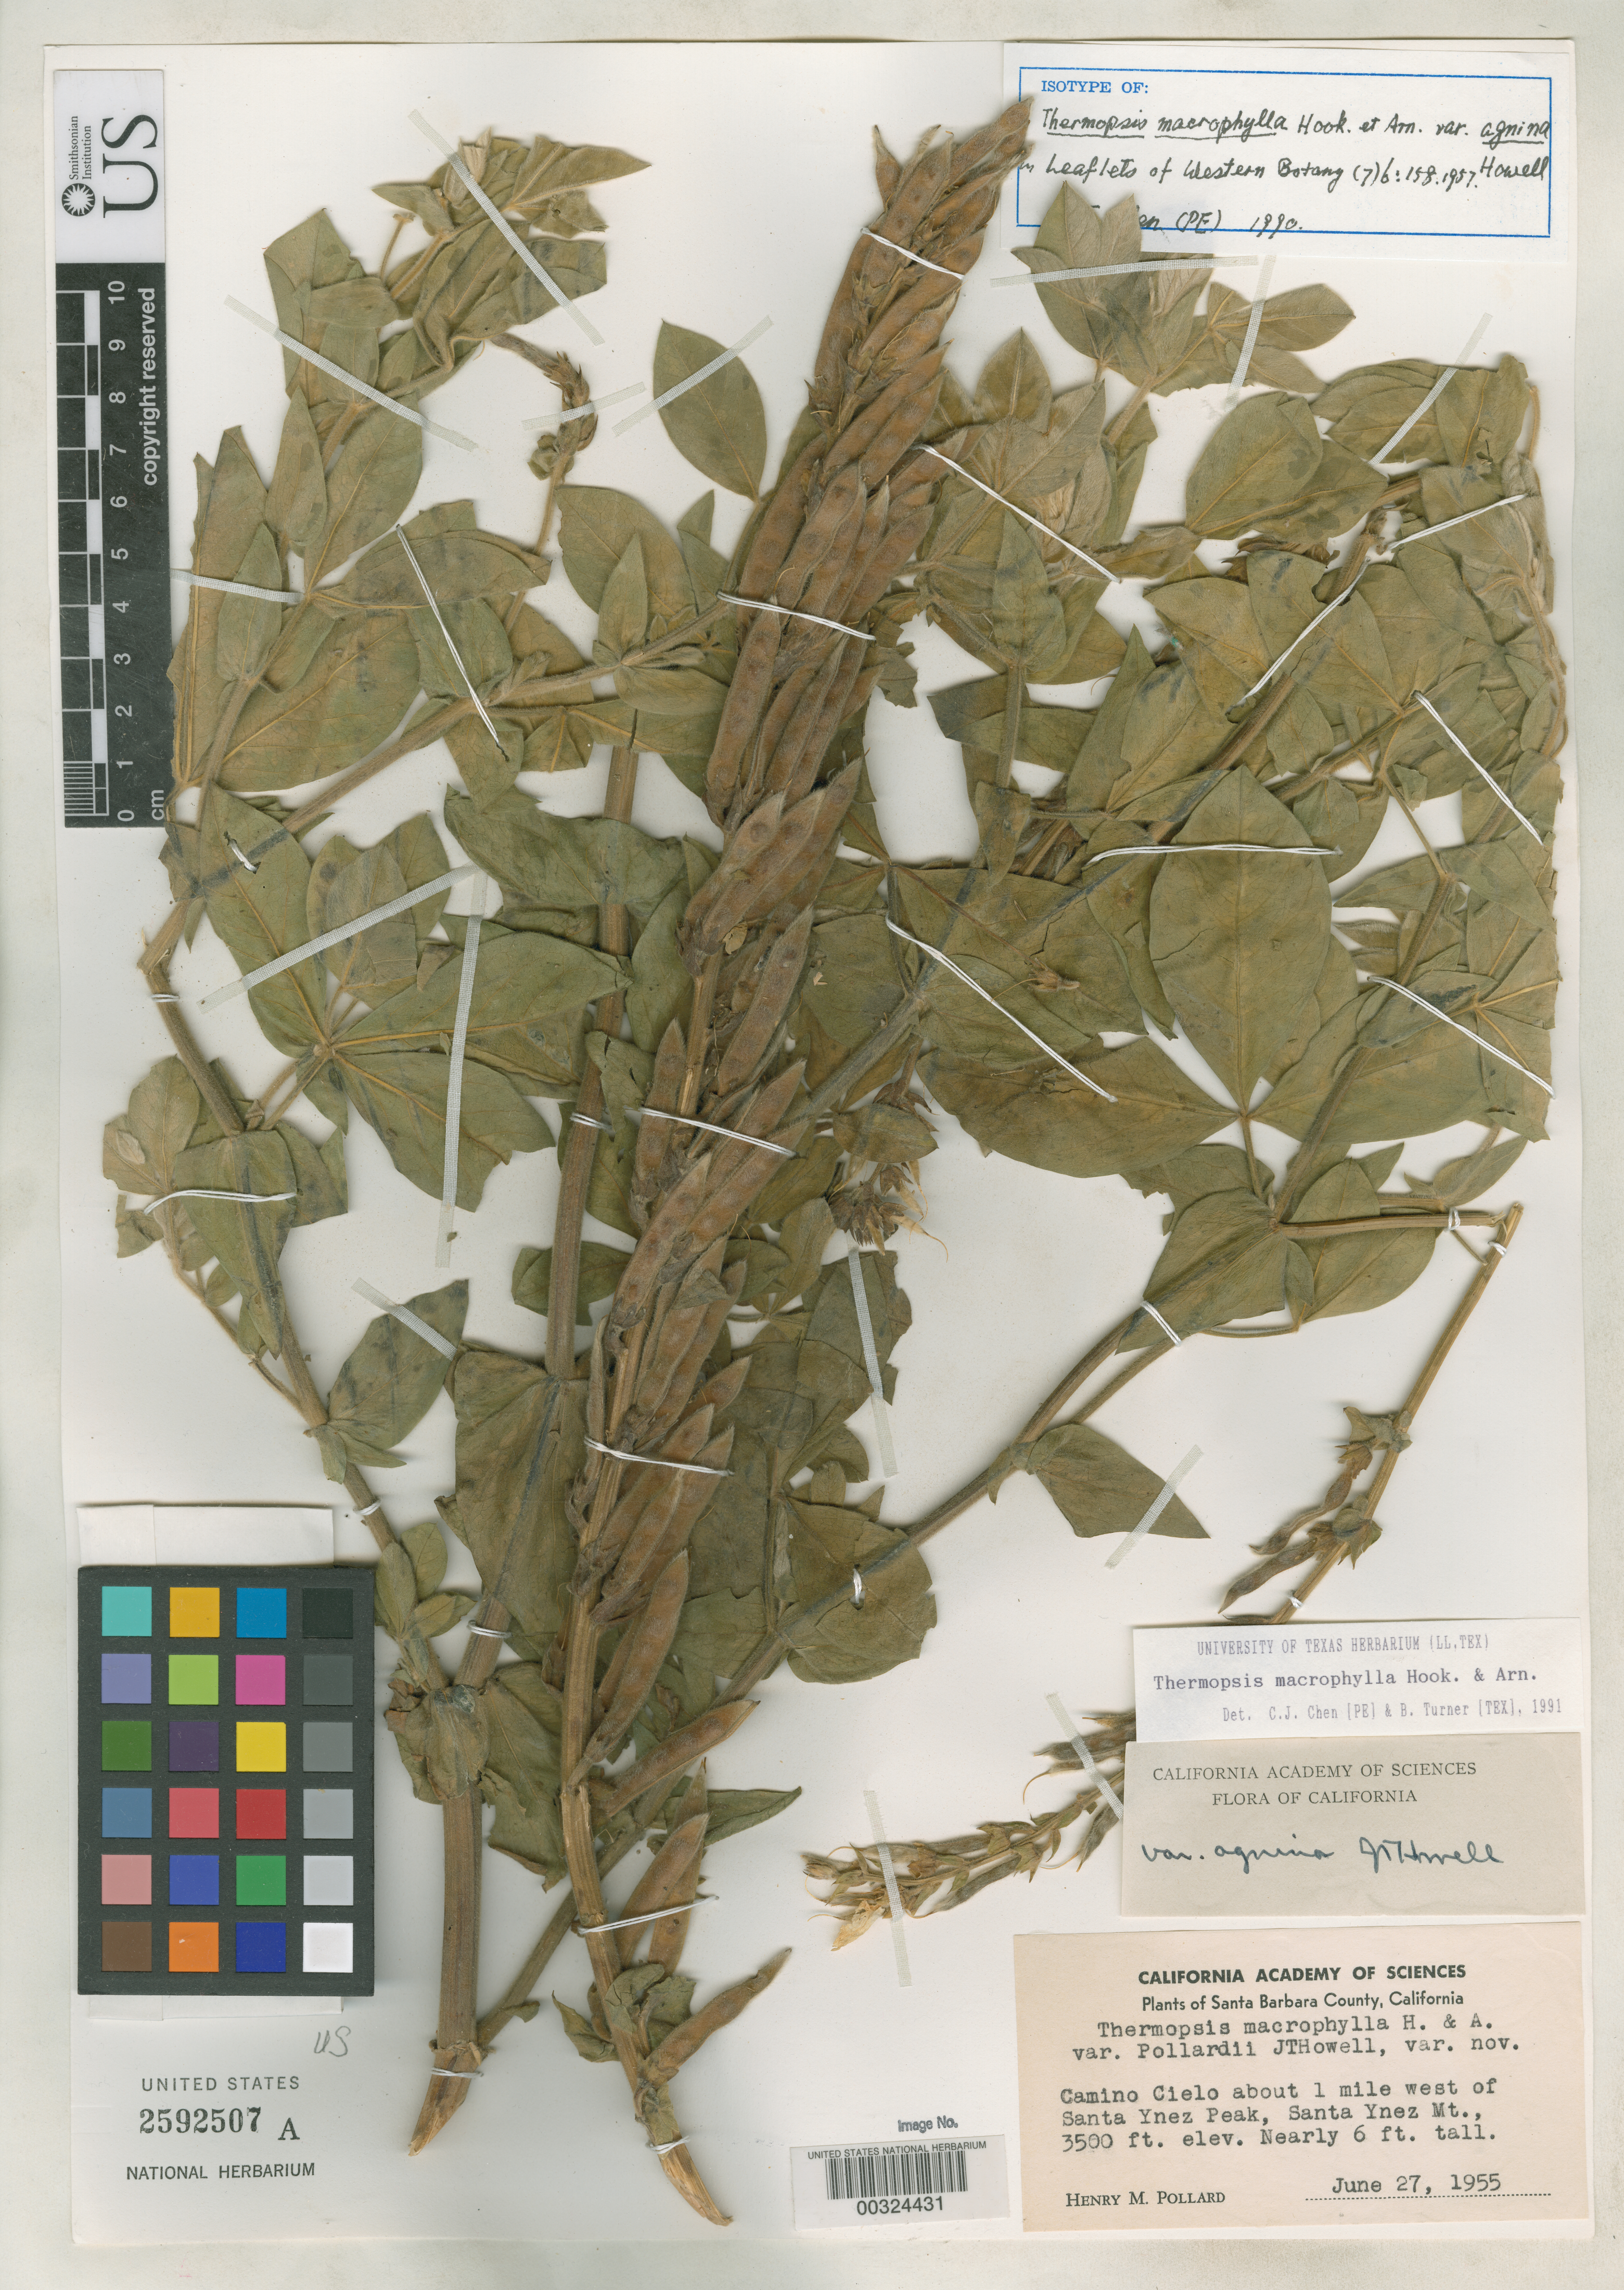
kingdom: Plantae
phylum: Tracheophyta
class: Magnoliopsida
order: Fabales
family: Fabaceae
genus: Thermopsis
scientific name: Thermopsis macrophylla var. agnina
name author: J.T. Howell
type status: Isotype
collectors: H. M. Pollard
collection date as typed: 27 Jun 1955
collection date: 1955-06-27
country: United States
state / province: California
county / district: Santa Barbara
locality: Camino Cielo about 1 mi W of Santa Ynez peak, Santa Ynez Mountains.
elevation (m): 1067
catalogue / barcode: US 2592507A